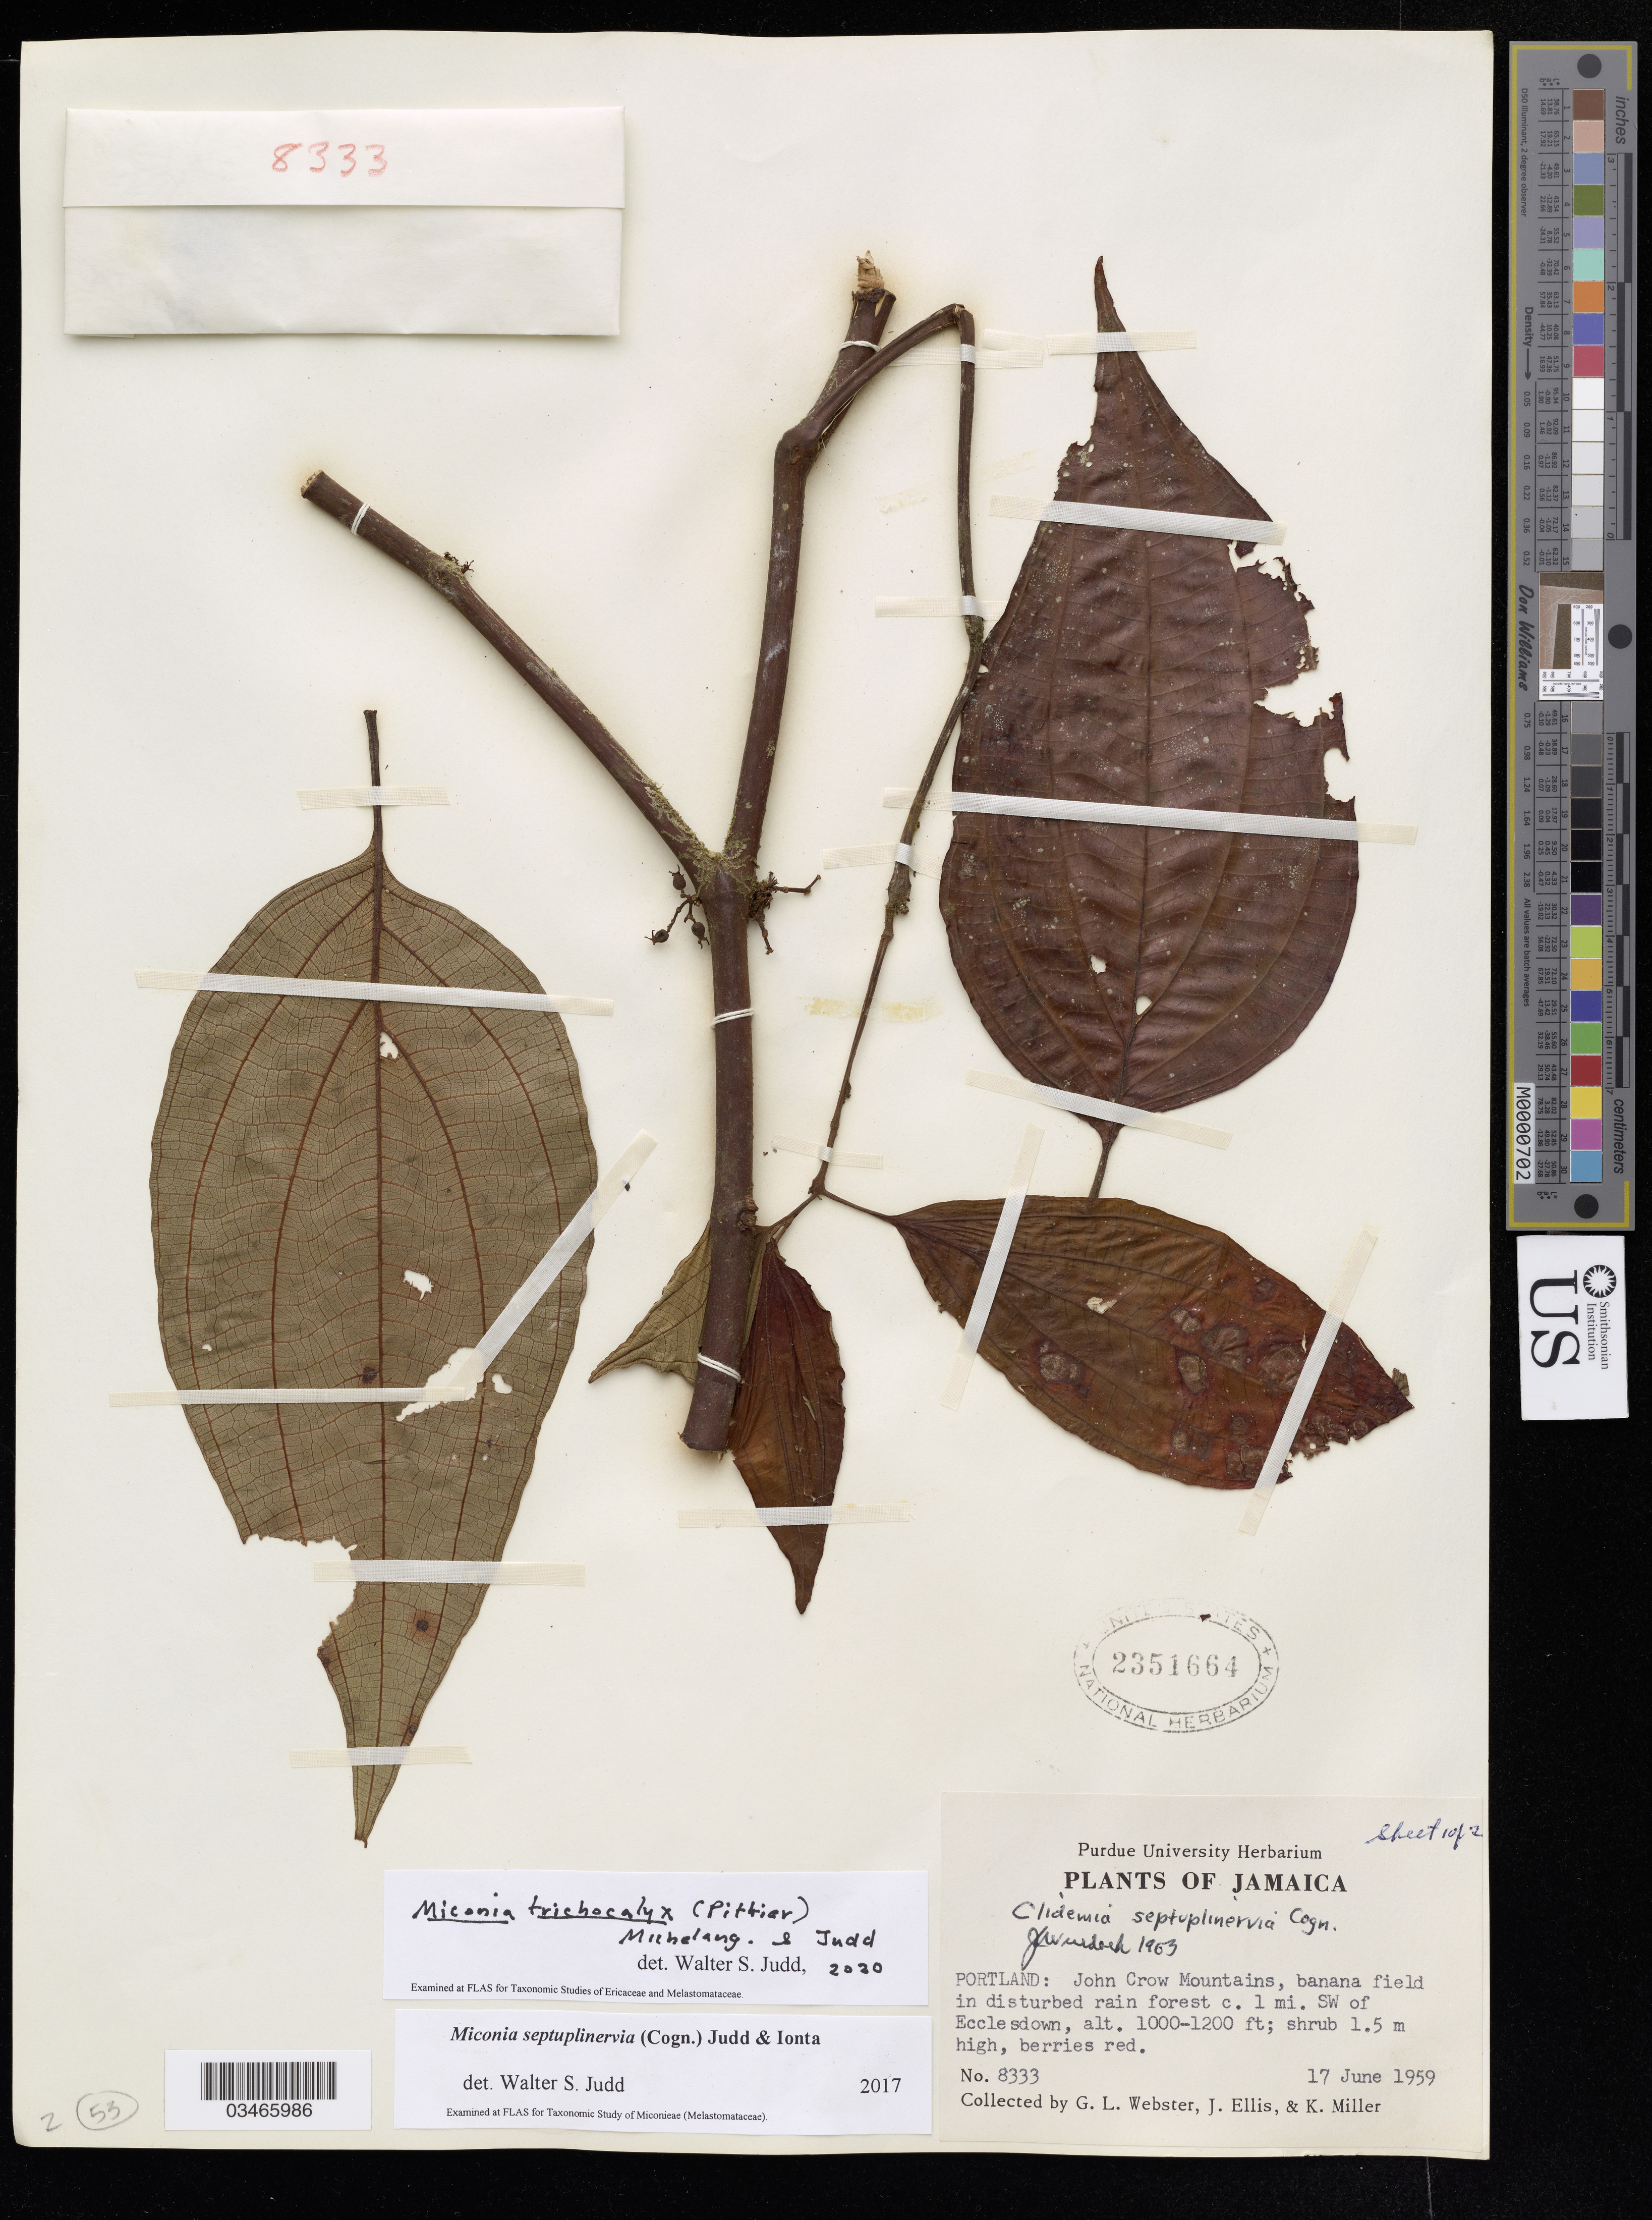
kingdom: Plantae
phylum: Tracheophyta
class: Magnoliopsida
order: Myrtales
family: Melastomataceae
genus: Miconia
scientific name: Miconia trichocalyx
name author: (Pittier) Michelang. & Judd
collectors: G. L. Webster, J. Ellis & K. Miller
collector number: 8333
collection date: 1959-06-17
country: Jamaica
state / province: Portland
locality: John Crow Mountains, banana field in disturbed rain forest c. 1 mi. SW of Ecclesdown.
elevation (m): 305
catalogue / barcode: US 2351664